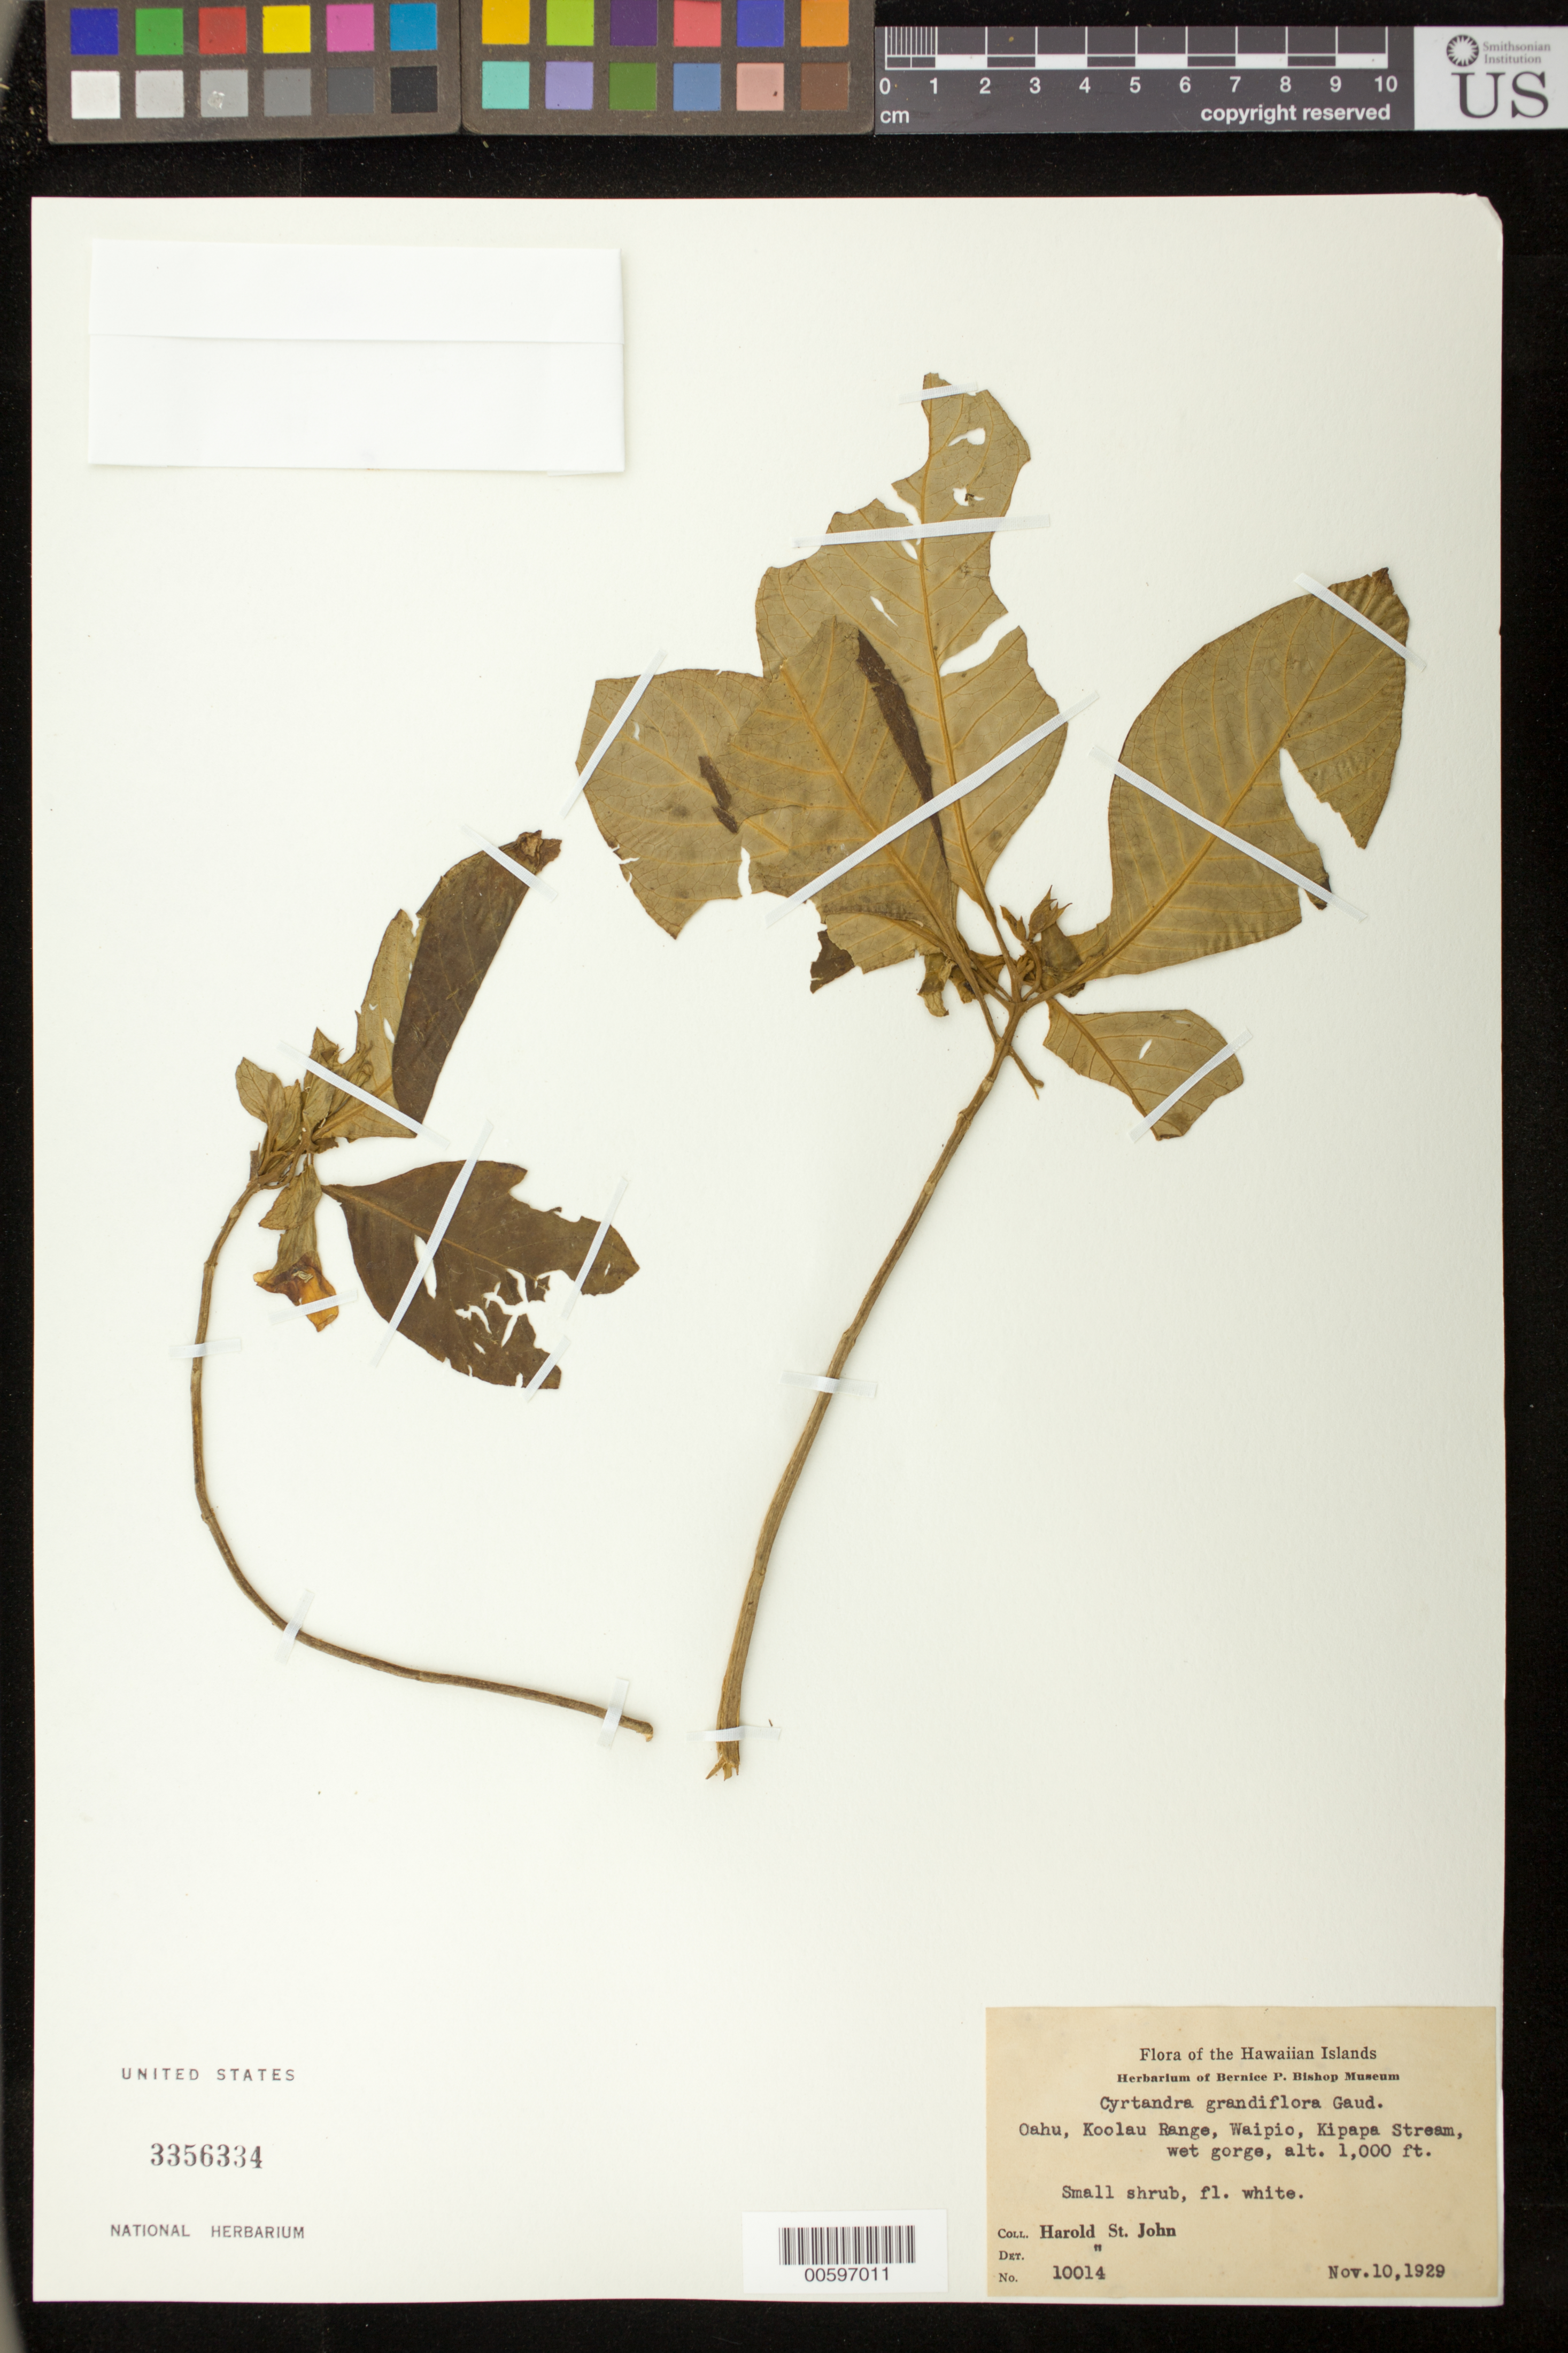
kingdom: Plantae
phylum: Tracheophyta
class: Magnoliopsida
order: Lamiales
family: Gesneriaceae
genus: Cyrtandra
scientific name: Cyrtandra grandiflora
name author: Gaudich.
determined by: St. John, H.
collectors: H. St. John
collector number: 10014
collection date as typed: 10 Nov 1929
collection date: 1929-11-10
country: United States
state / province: Hawaii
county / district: Honolulu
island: Oahu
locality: Koolau Range, Waipio, Kipapa Stream.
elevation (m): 305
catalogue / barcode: US 3356334